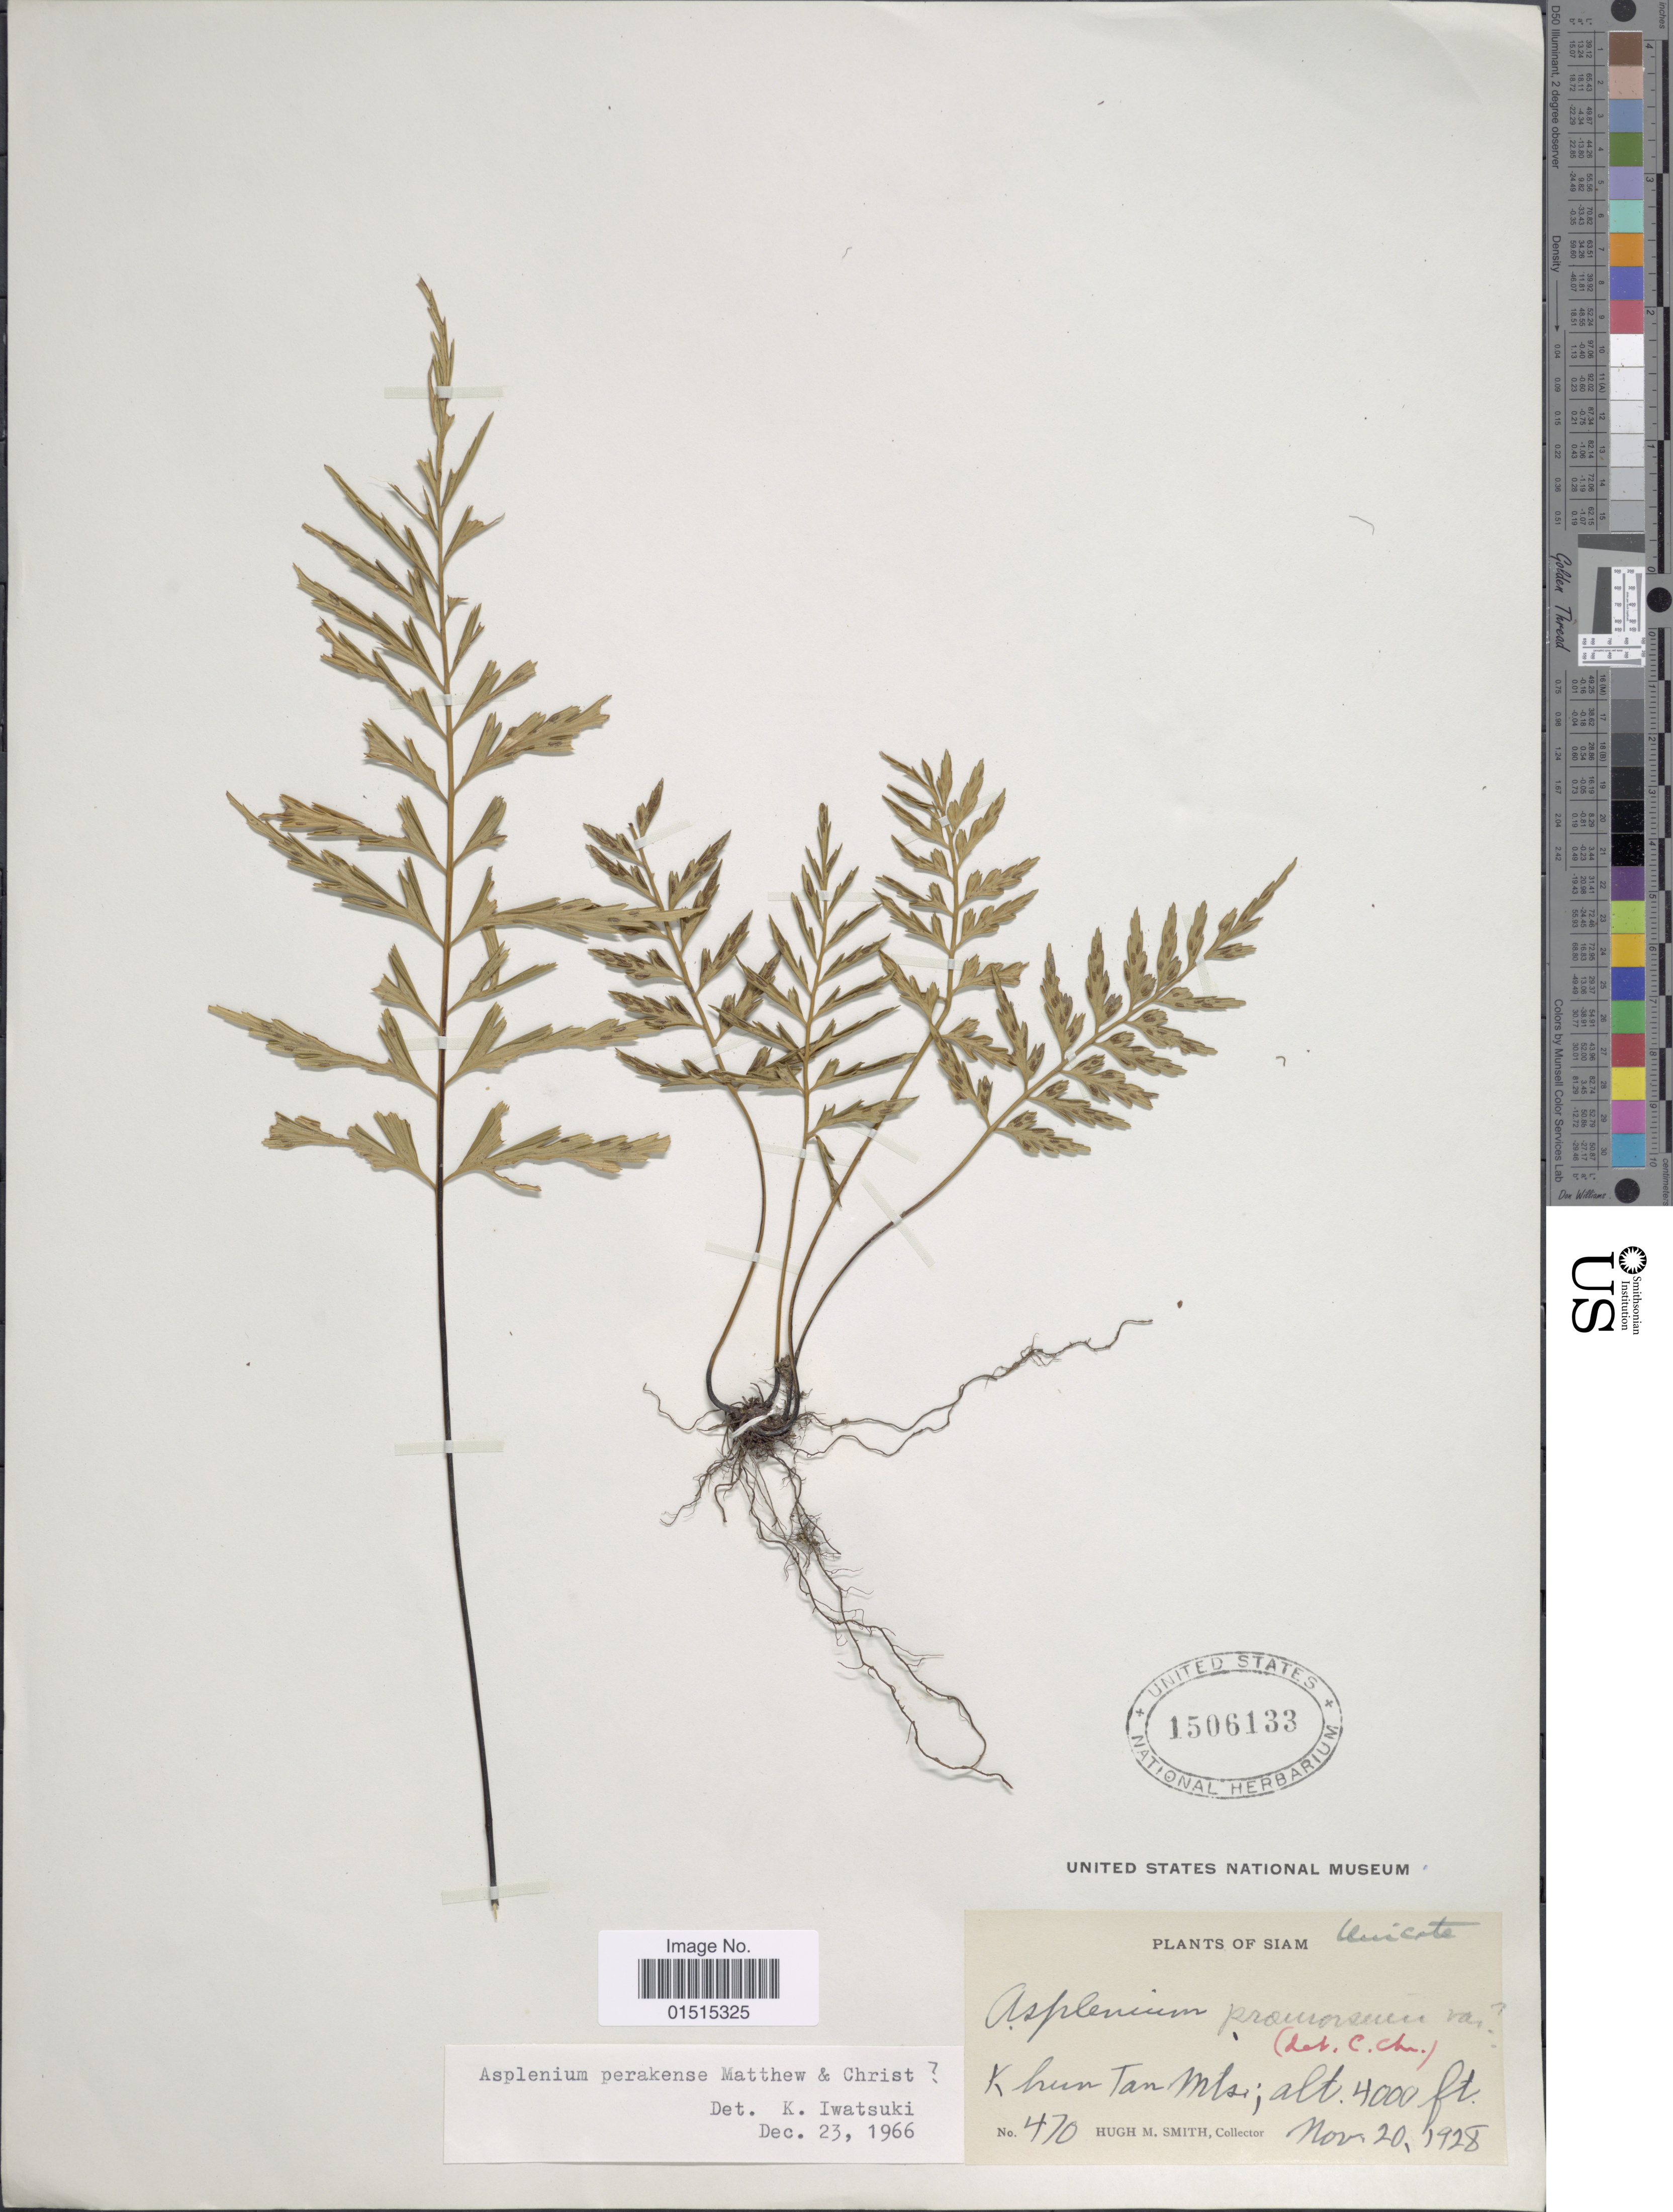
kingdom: Plantae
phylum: Tracheophyta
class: Polypodiopsida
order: Polypodiales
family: Aspleniaceae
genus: Asplenium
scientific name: Asplenium perakense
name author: B. Mathew & Christ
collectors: H. M. Smith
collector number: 470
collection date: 1928-11-20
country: Thailand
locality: Siam, Khun Tan Mts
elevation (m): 1219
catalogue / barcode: US 1506133